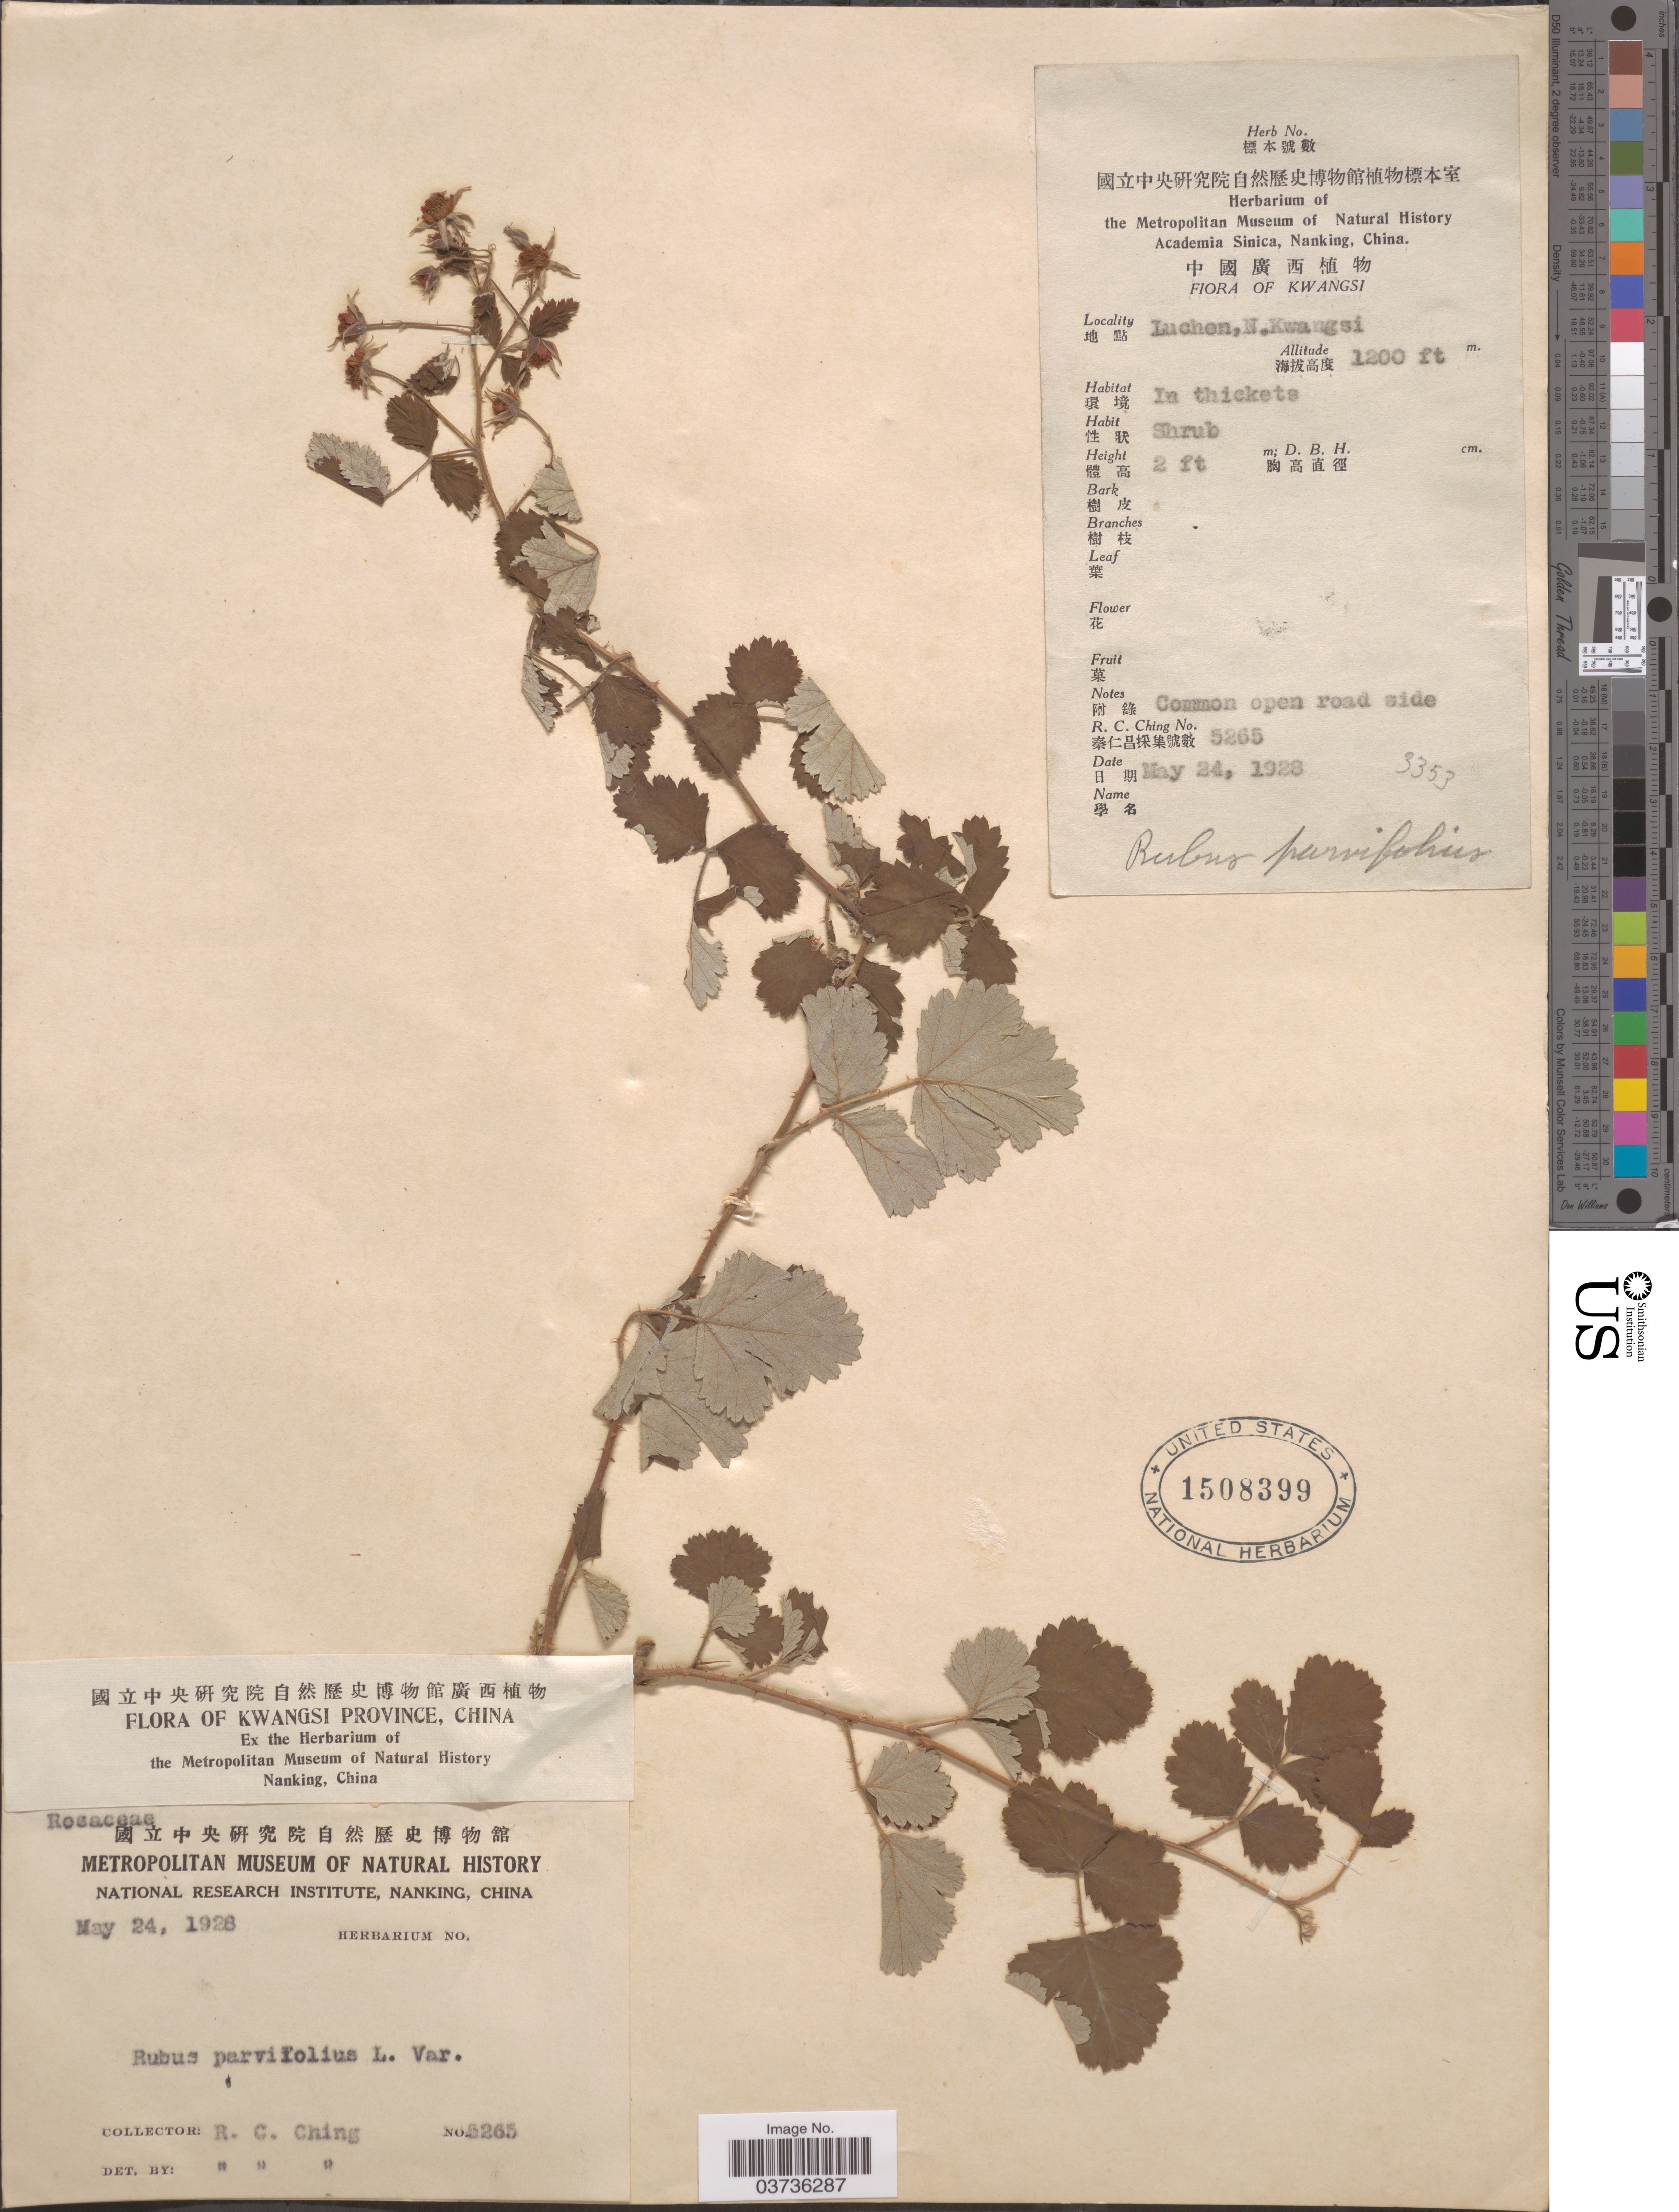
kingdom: Plantae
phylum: Tracheophyta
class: Magnoliopsida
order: Rosales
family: Rosaceae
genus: Rubus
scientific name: Rubus parvifolius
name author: L.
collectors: R. C. Ching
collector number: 5265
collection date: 1928-05-24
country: China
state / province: Guangxi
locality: Kwangsi Province. Luchen, N. Kwangsi.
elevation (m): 366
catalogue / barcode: US 1508399